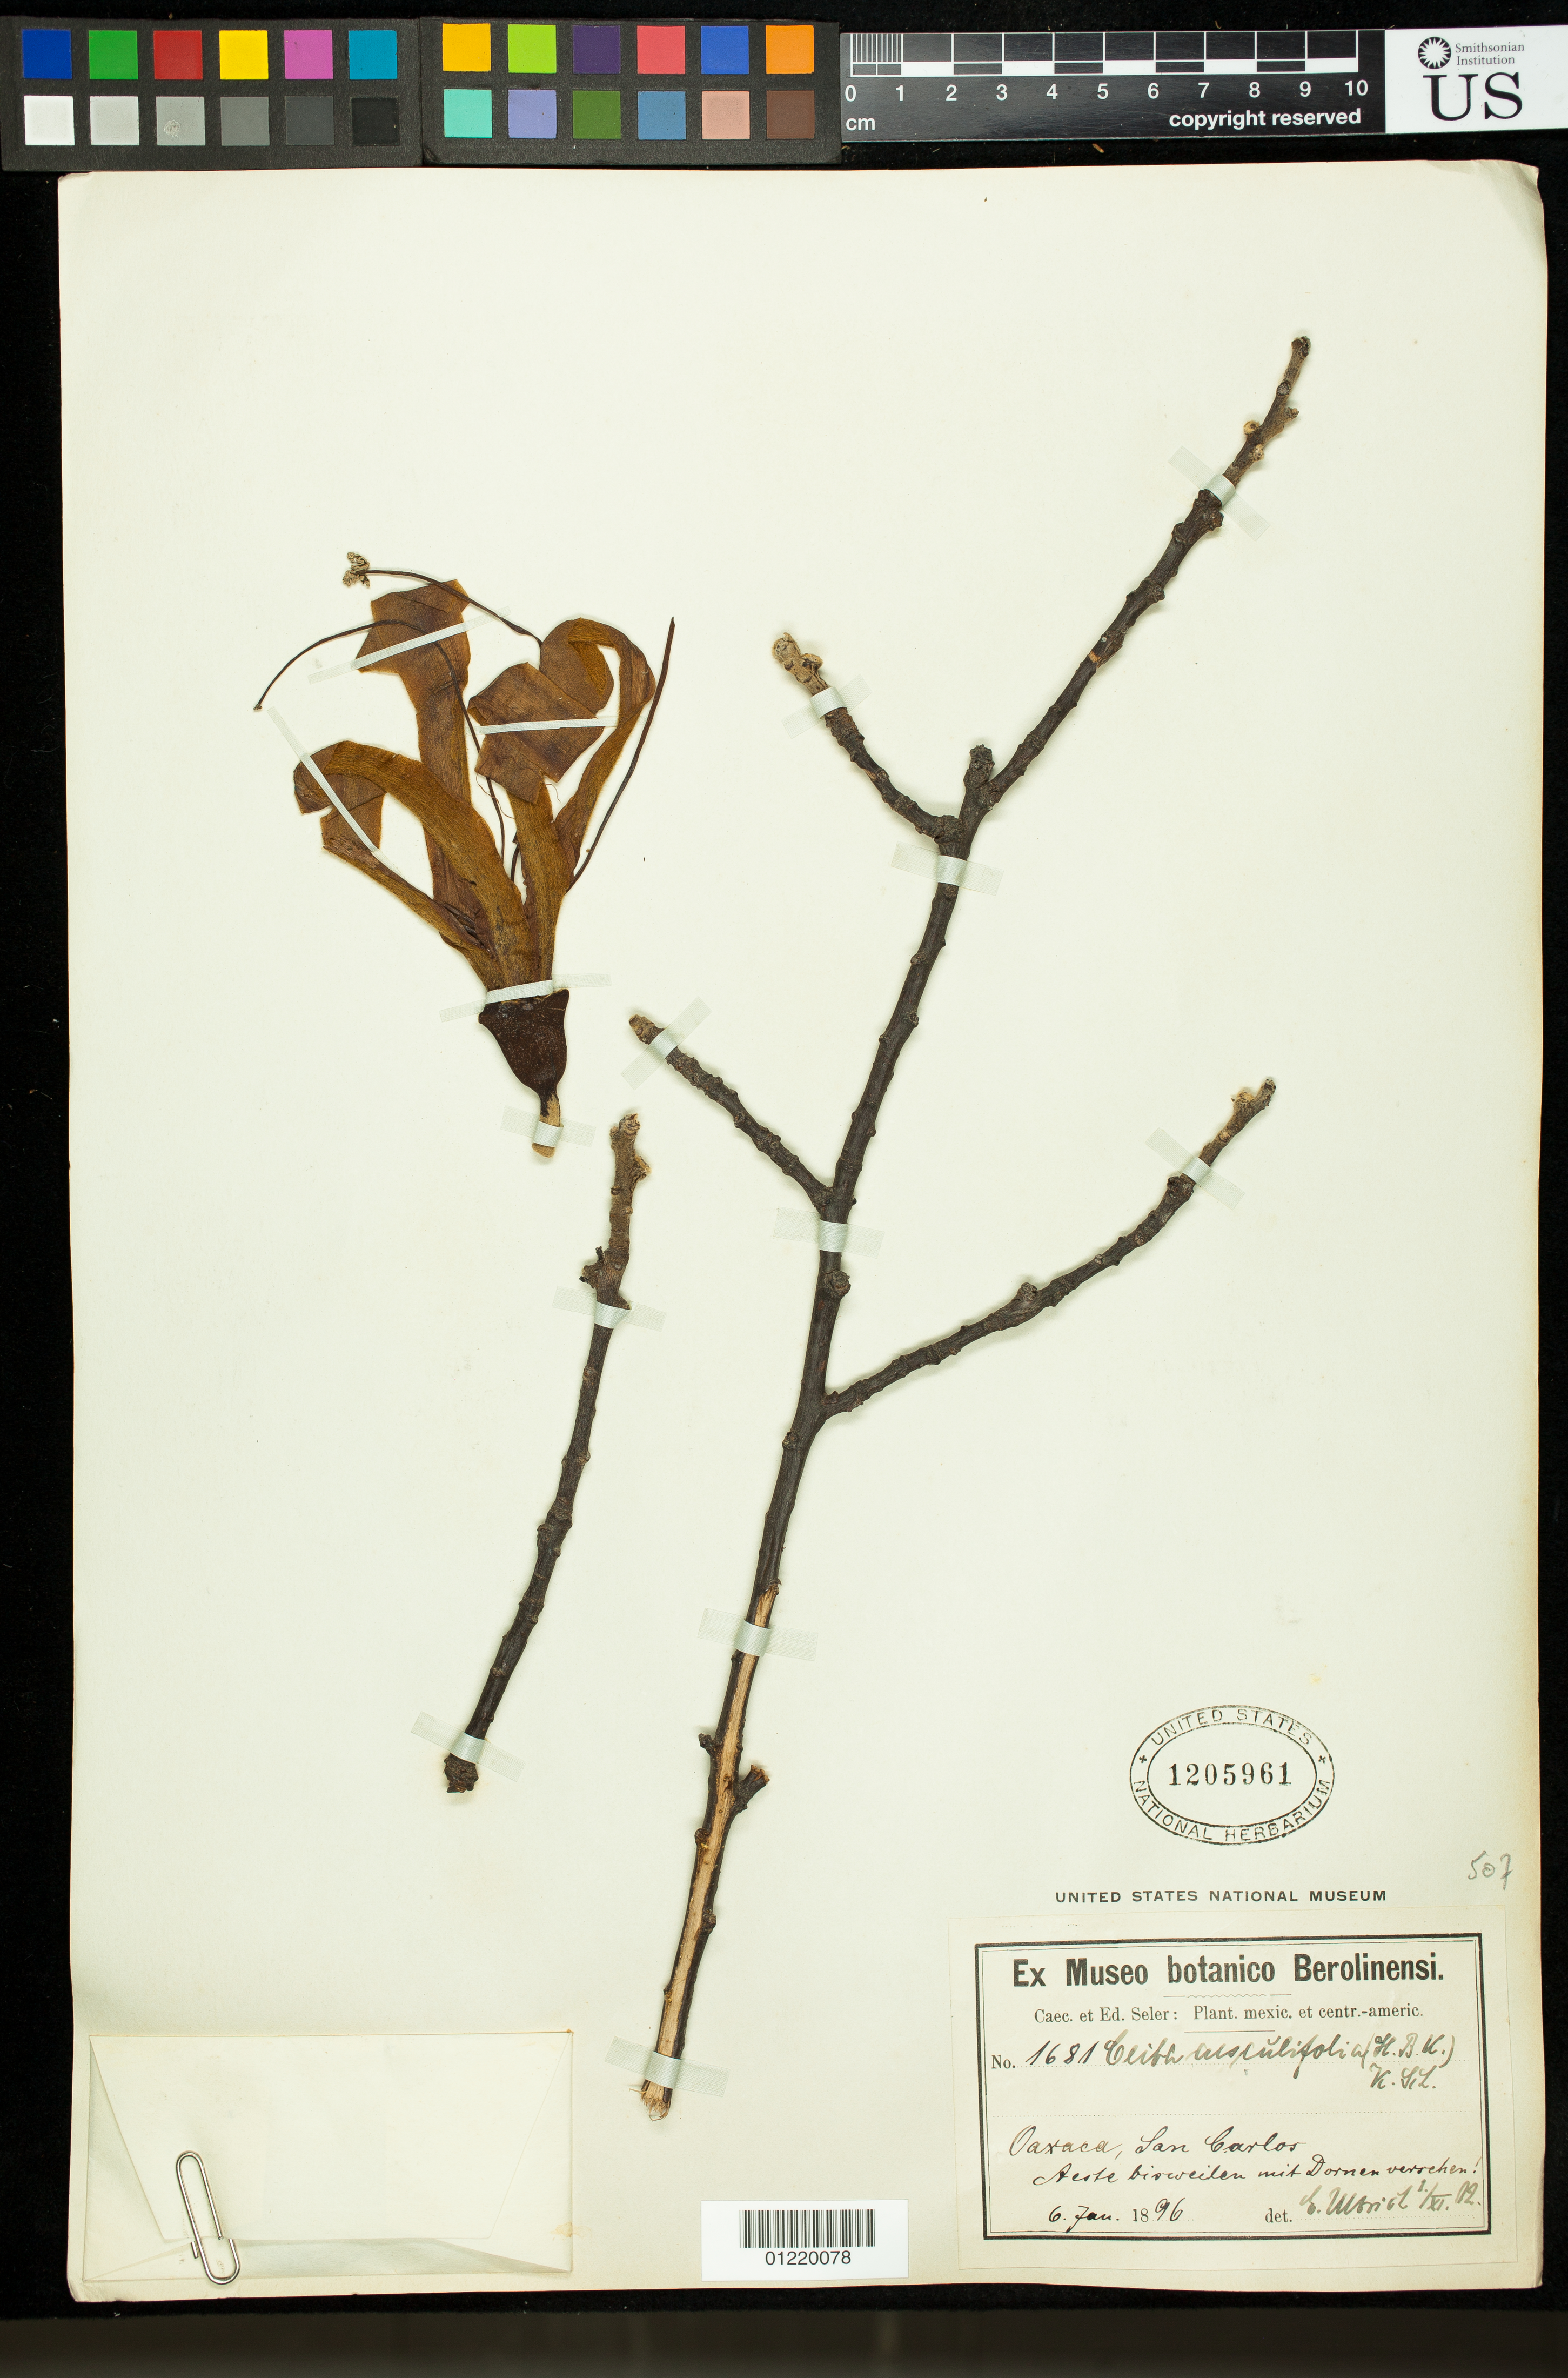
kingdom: Plantae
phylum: Tracheophyta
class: Magnoliopsida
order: Malvales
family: Malvaceae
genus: Ceiba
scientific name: Ceiba aesculifolia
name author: (Kunth) Britten & Baker f.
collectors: ex Mus. Bot. Berolinesi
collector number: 1681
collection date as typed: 1896-01-06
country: Mexico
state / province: Oaxaca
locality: San Carlos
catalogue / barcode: US 1205961